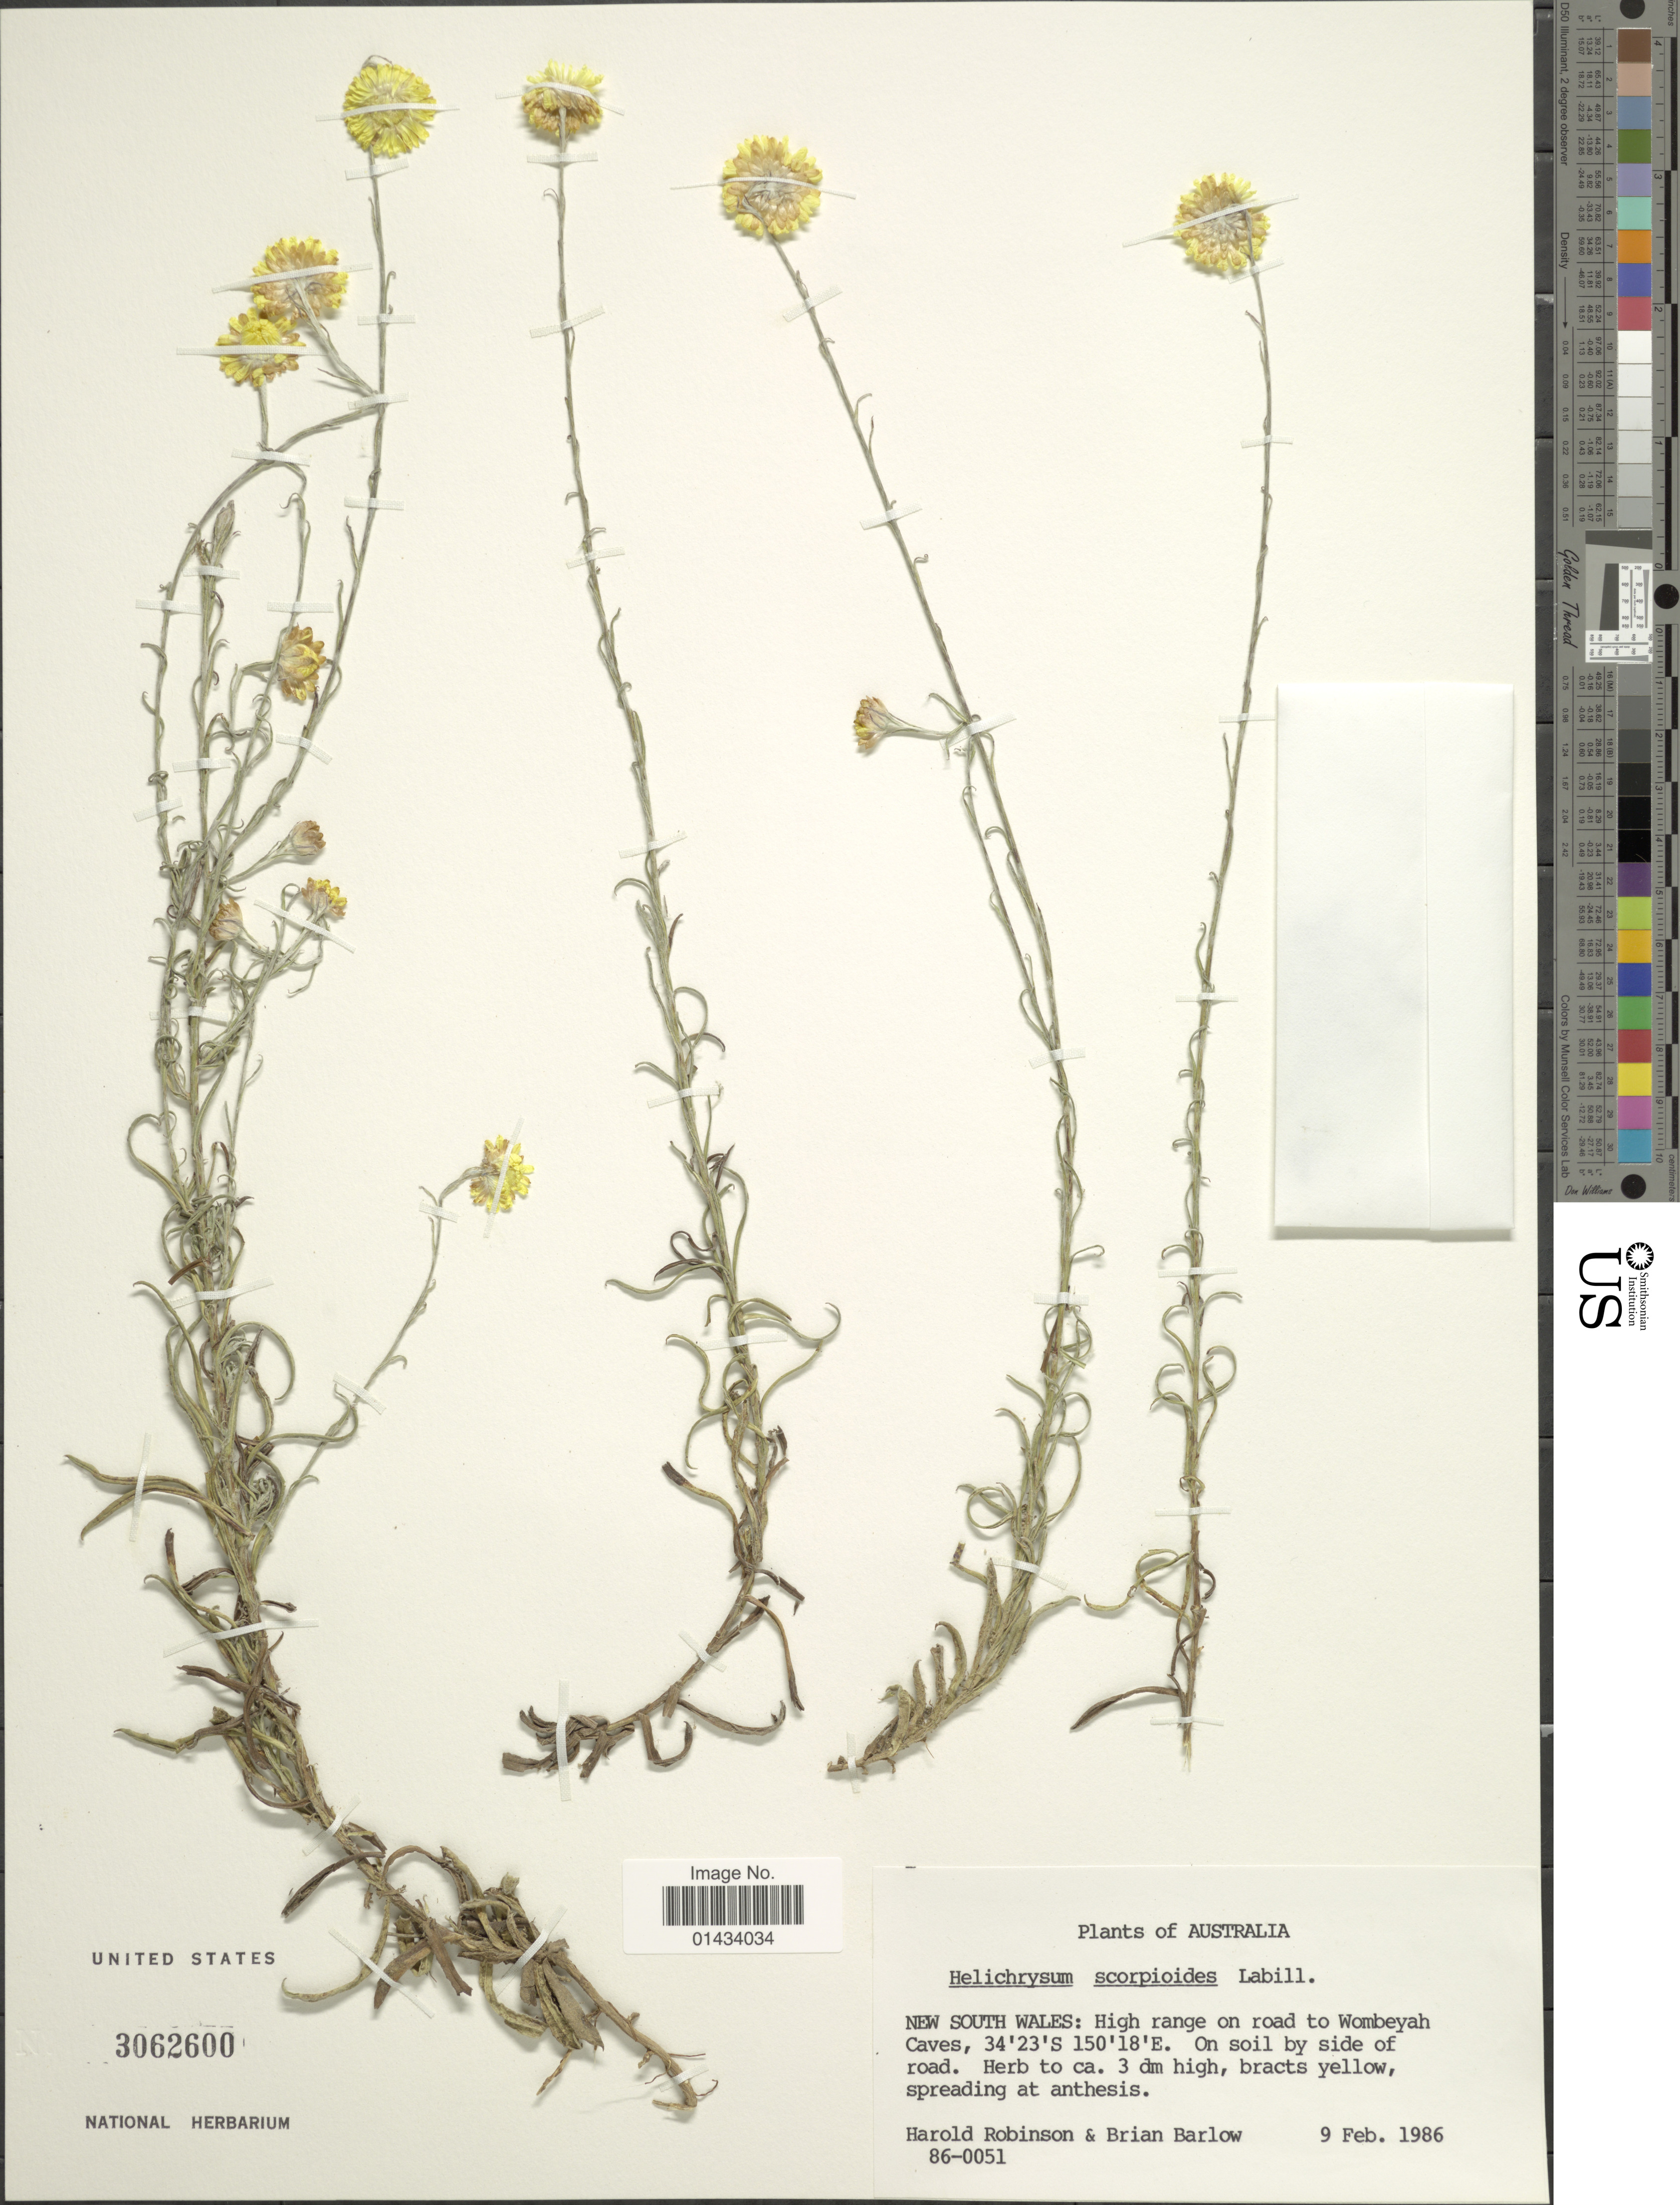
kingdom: Plantae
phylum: Tracheophyta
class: Magnoliopsida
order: Asterales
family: Asteraceae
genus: Coronidium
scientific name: Coronidium scorpioides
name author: (Labill.) Paul G. Wilson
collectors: H. Robinson & Barlow, B.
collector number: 86-0051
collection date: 1986-02-09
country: Australia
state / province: New South Wales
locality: High range on road to Wombeyah Caves, on soil by side of road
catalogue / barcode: US 3062600